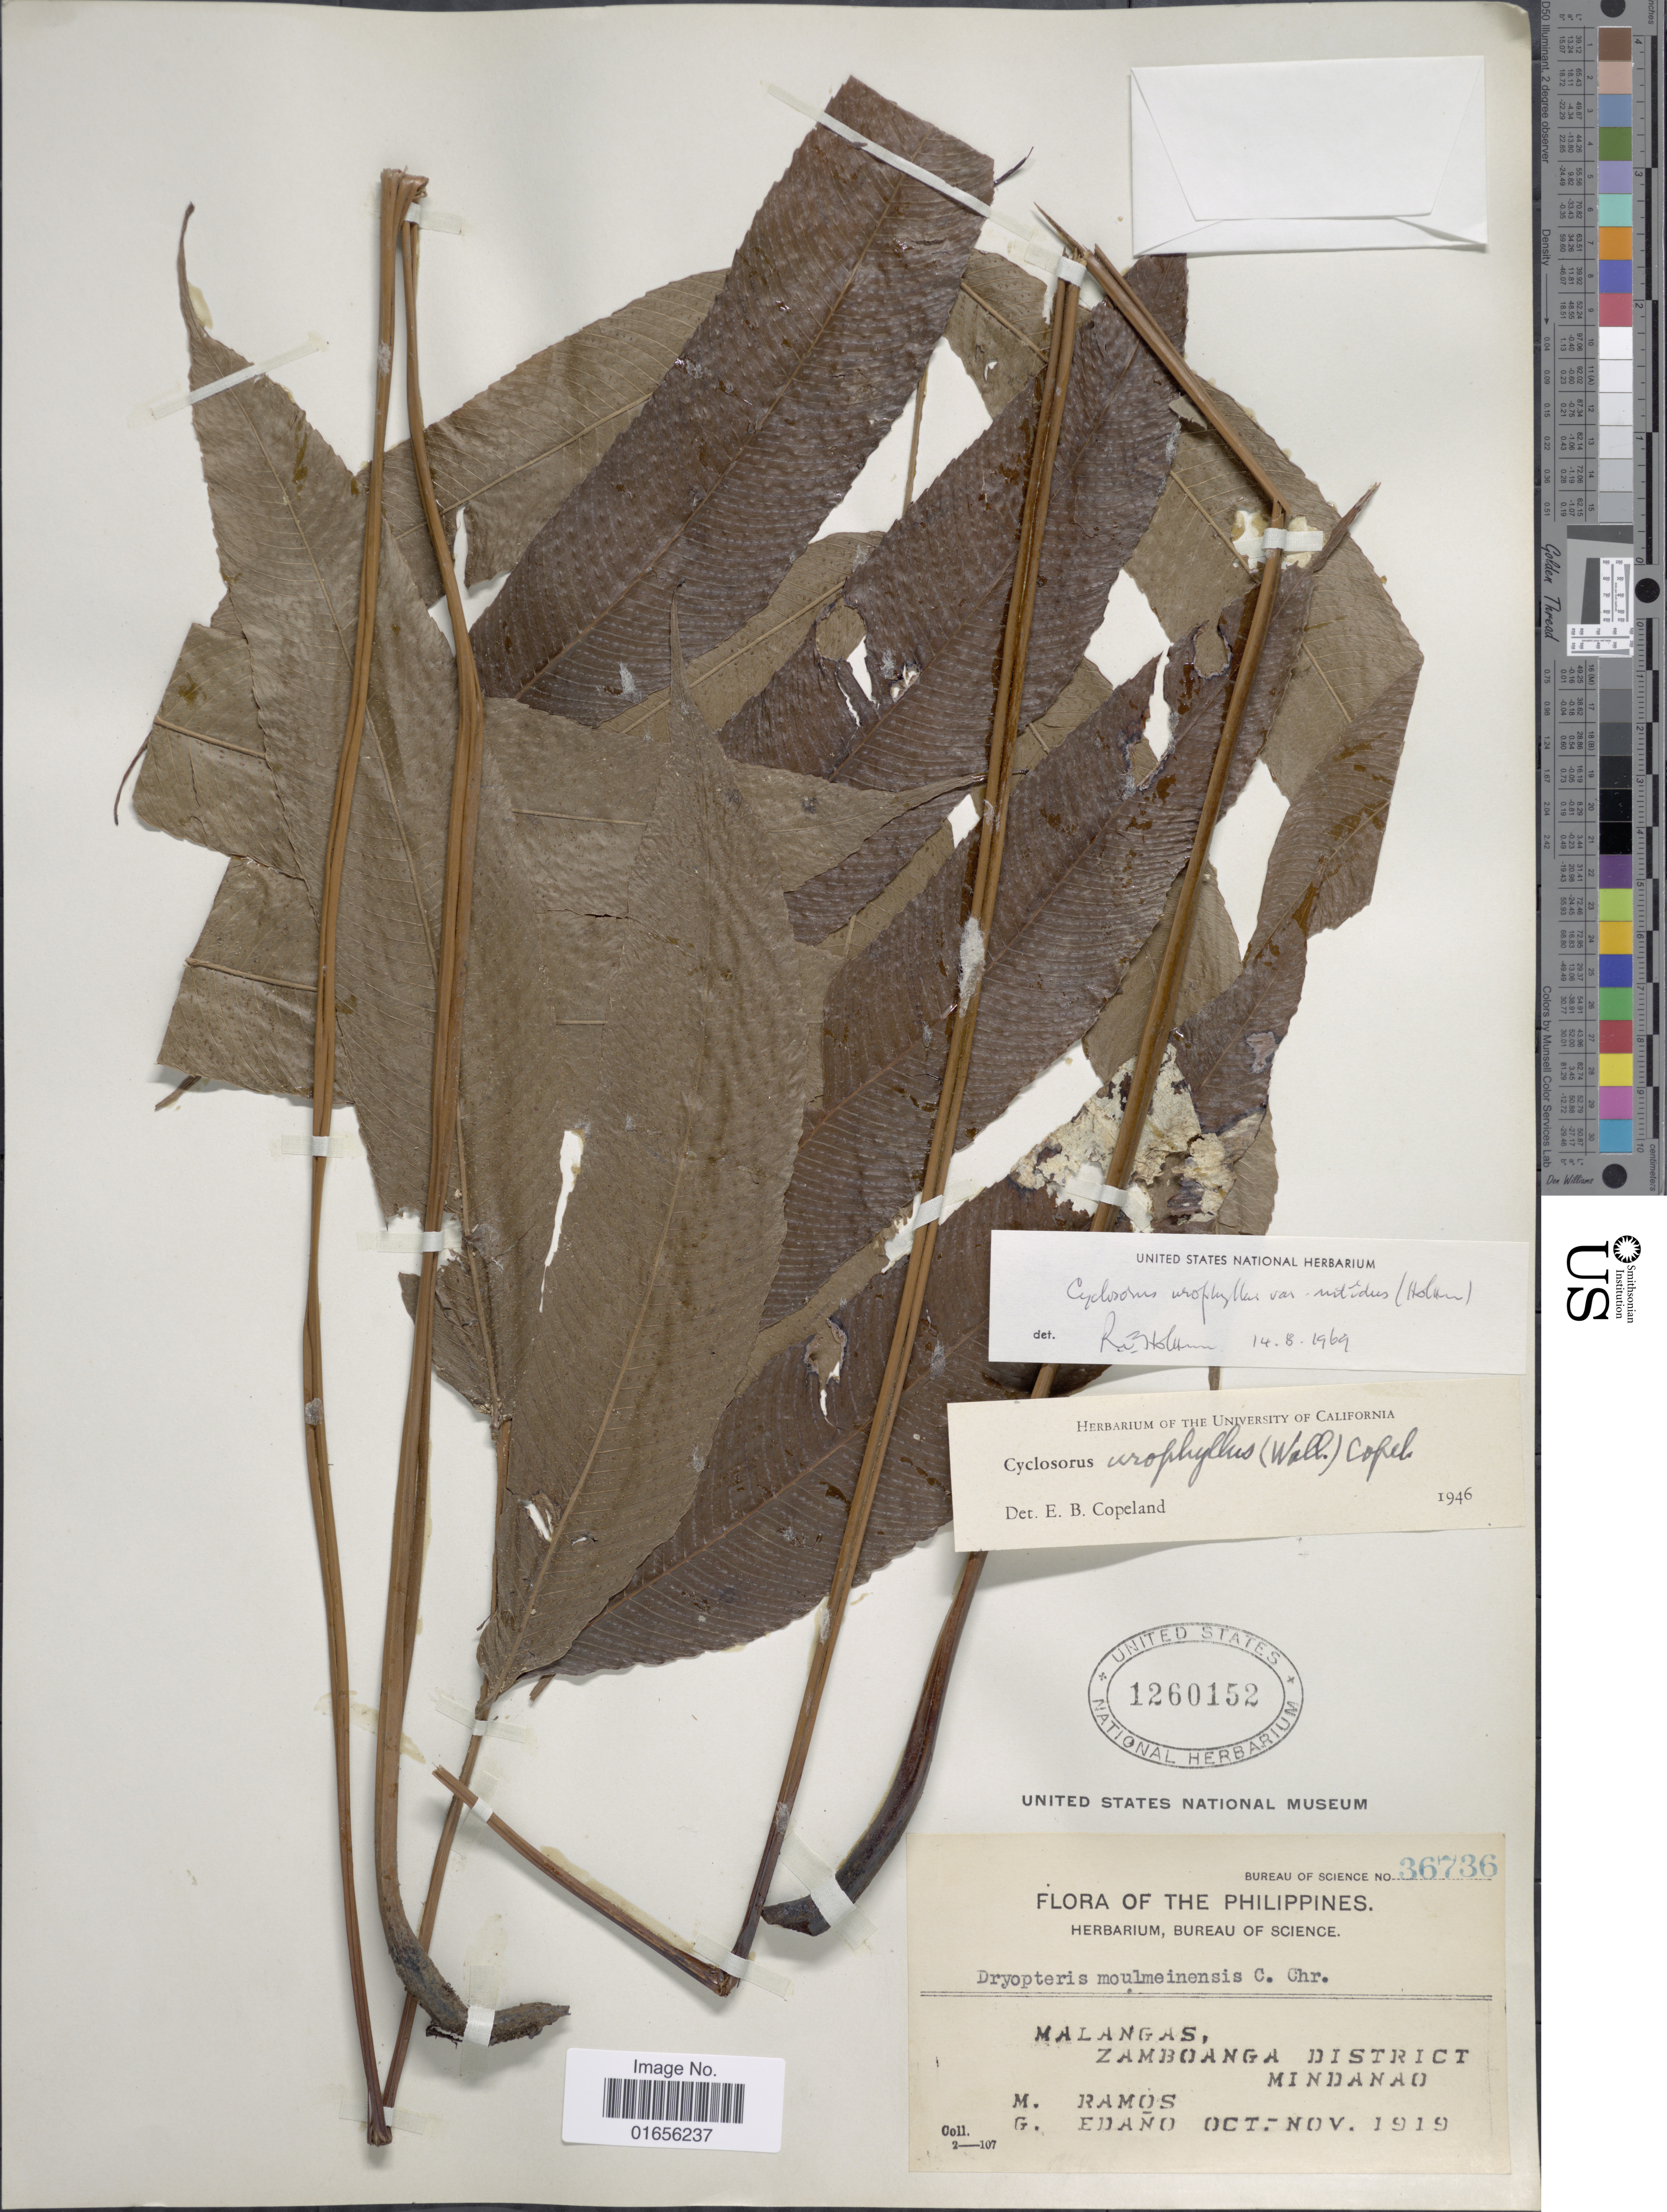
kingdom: Plantae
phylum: Tracheophyta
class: Polypodiopsida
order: Polypodiales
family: Thelypteridaceae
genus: Pronephrium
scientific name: Pronephrium nitidum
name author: Holttum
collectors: M. Ramos & G. Edaño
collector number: Bureau of Science 36736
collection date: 1919-10/1919-11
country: Philippines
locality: The Philippines, Malangas, Zamboanga District, Mindanao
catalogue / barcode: US 1260152